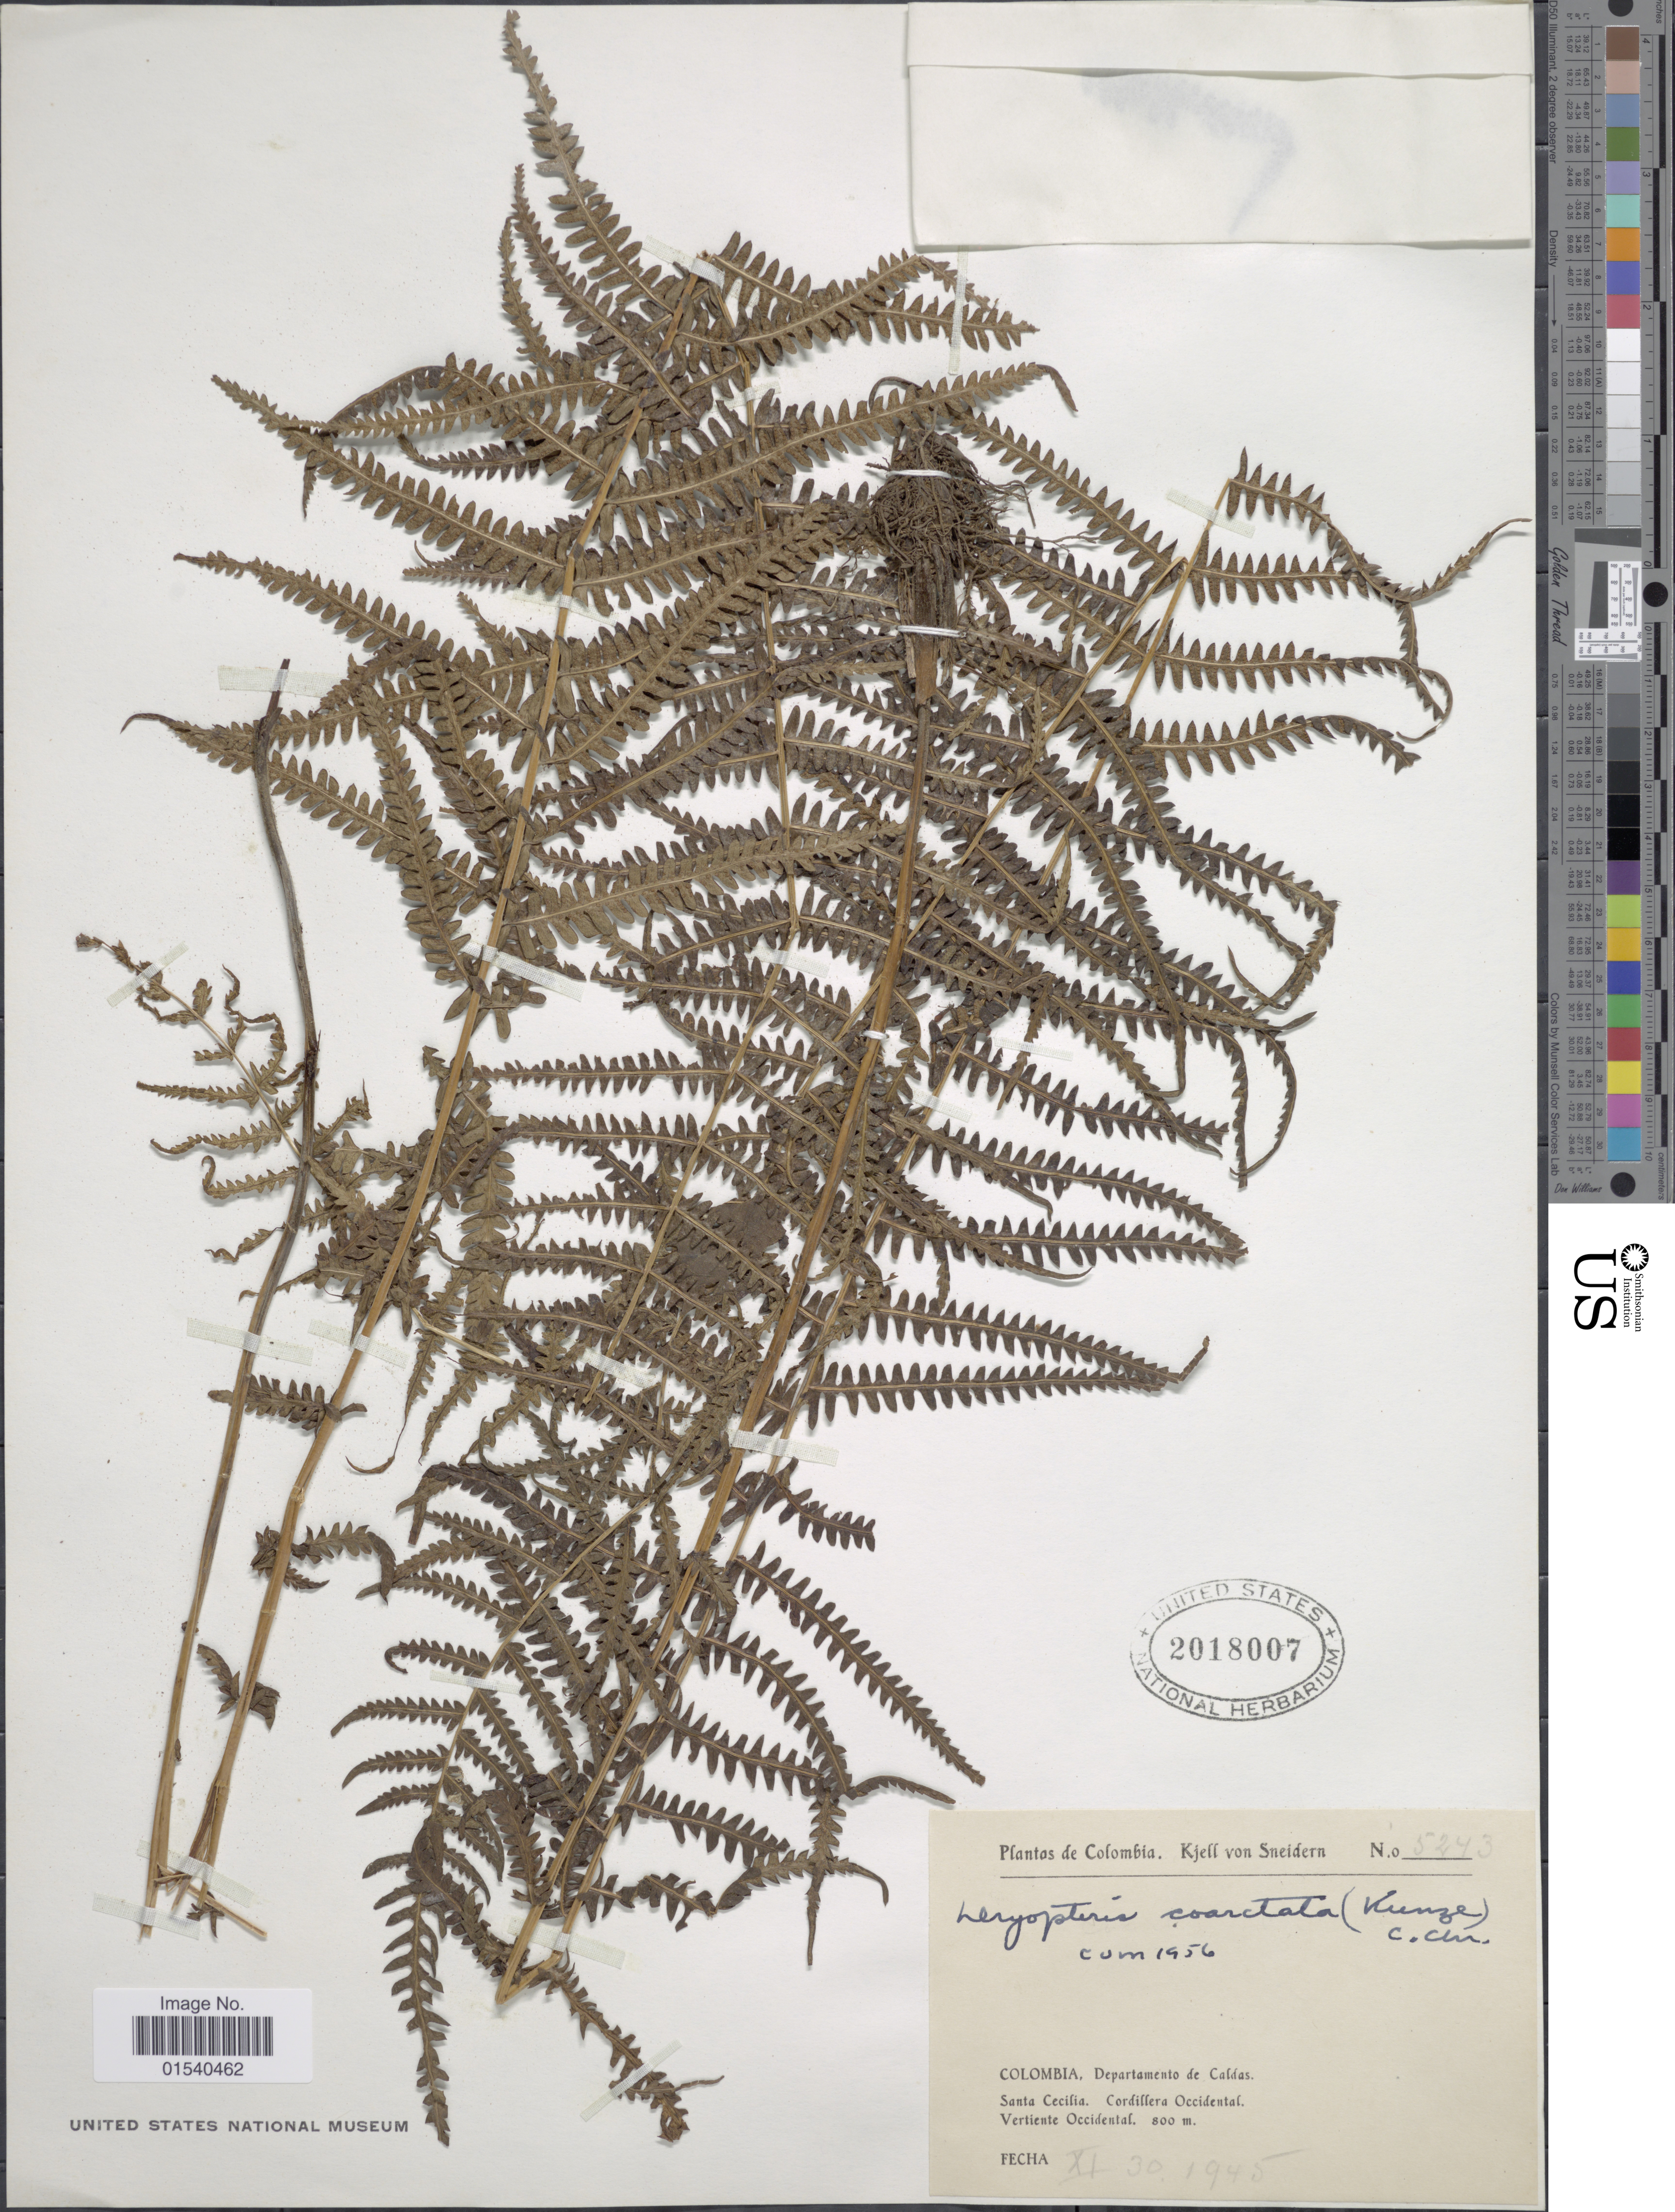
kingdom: Plantae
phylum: Tracheophyta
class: Polypodiopsida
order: Polypodiales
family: Thelypteridaceae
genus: Amauropelta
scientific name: Amauropelta opposita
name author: (Vahl) Pic. Serm.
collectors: K. von Sneidern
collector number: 5243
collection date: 1945-11-30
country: Colombia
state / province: Caldas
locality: Departamento de Caldas. Santa Cecilia. Cordillera Occidental. Vertiente Occidental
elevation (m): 800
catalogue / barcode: US 2018007